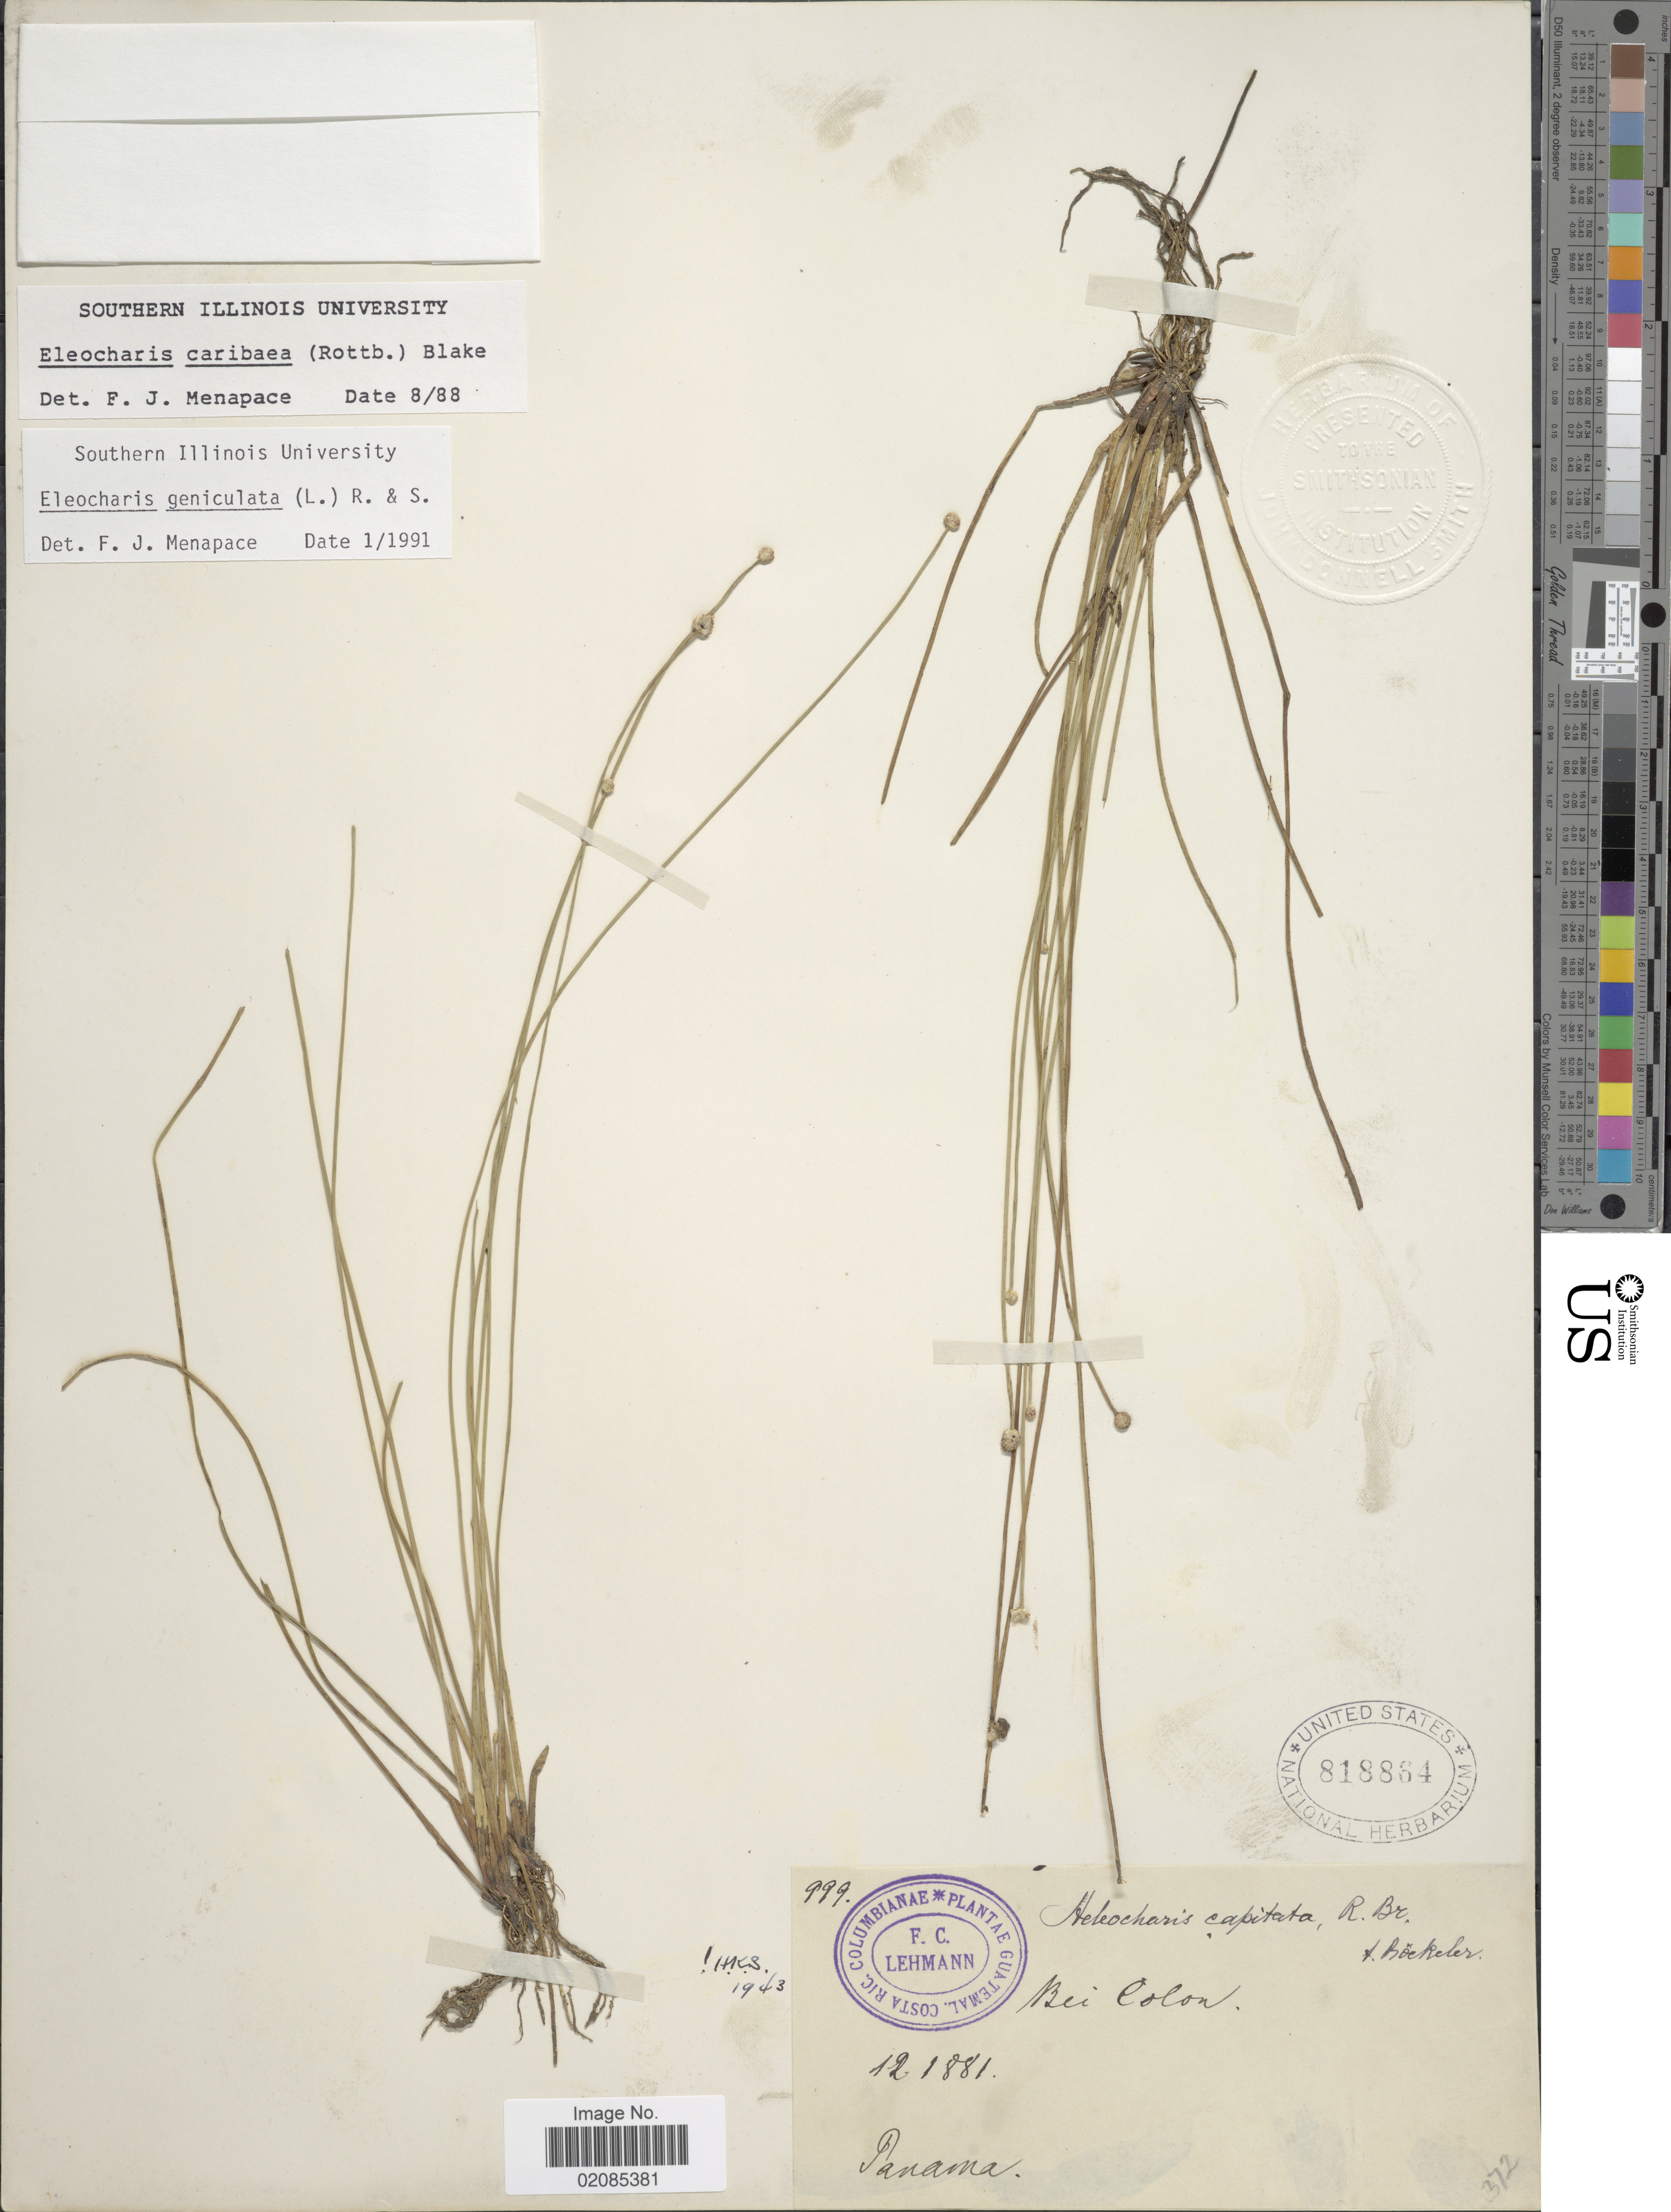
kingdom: Plantae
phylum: Tracheophyta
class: Liliopsida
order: Poales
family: Cyperaceae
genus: Eleocharis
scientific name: Eleocharis geniculata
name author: (L.) Roem. & Schult.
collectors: F. C. Lehmann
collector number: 999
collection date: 1881-12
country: Panama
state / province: Colón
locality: Bei Colon.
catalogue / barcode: US 818864